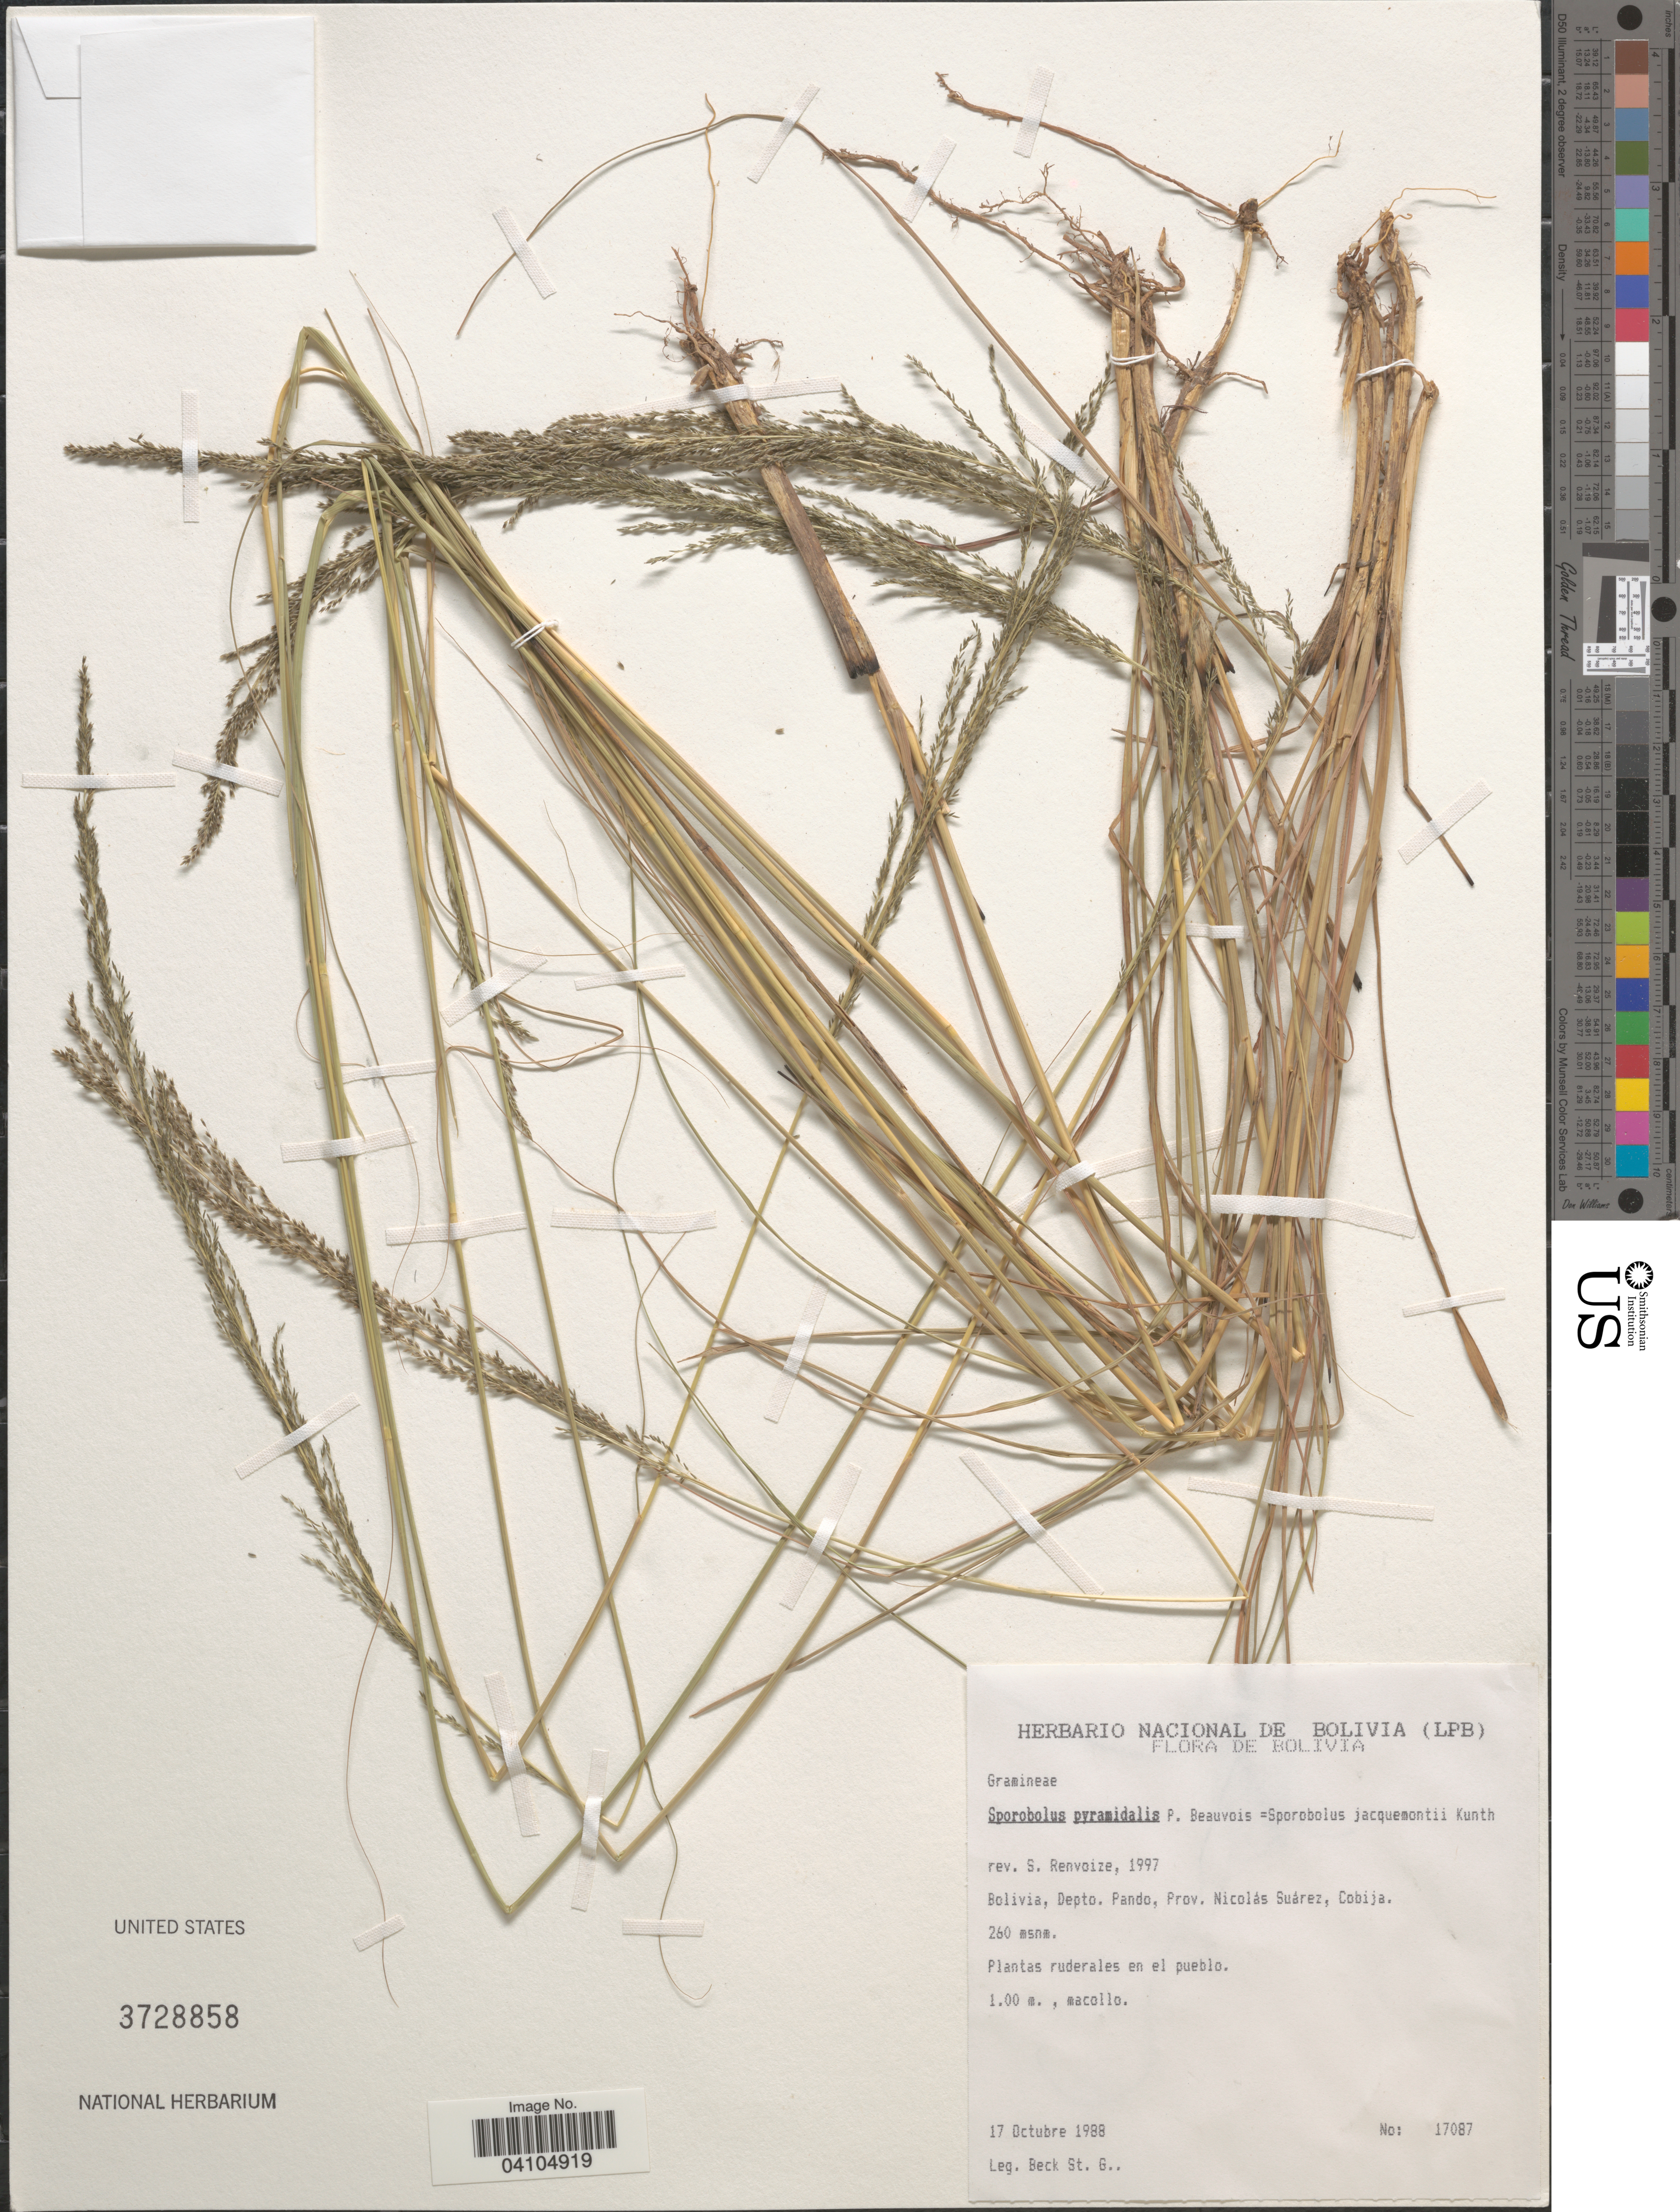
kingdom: Plantae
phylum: Tracheophyta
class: Liliopsida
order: Poales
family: Poaceae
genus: Sporobolus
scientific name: Sporobolus pyramidalis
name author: P. Beauv.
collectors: S. G. Beck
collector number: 17087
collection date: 1988-10-17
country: Bolivia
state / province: Pando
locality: Depto. Pando, Prov. Nicolás Suárez, Cobija.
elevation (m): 260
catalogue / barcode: US 3728858